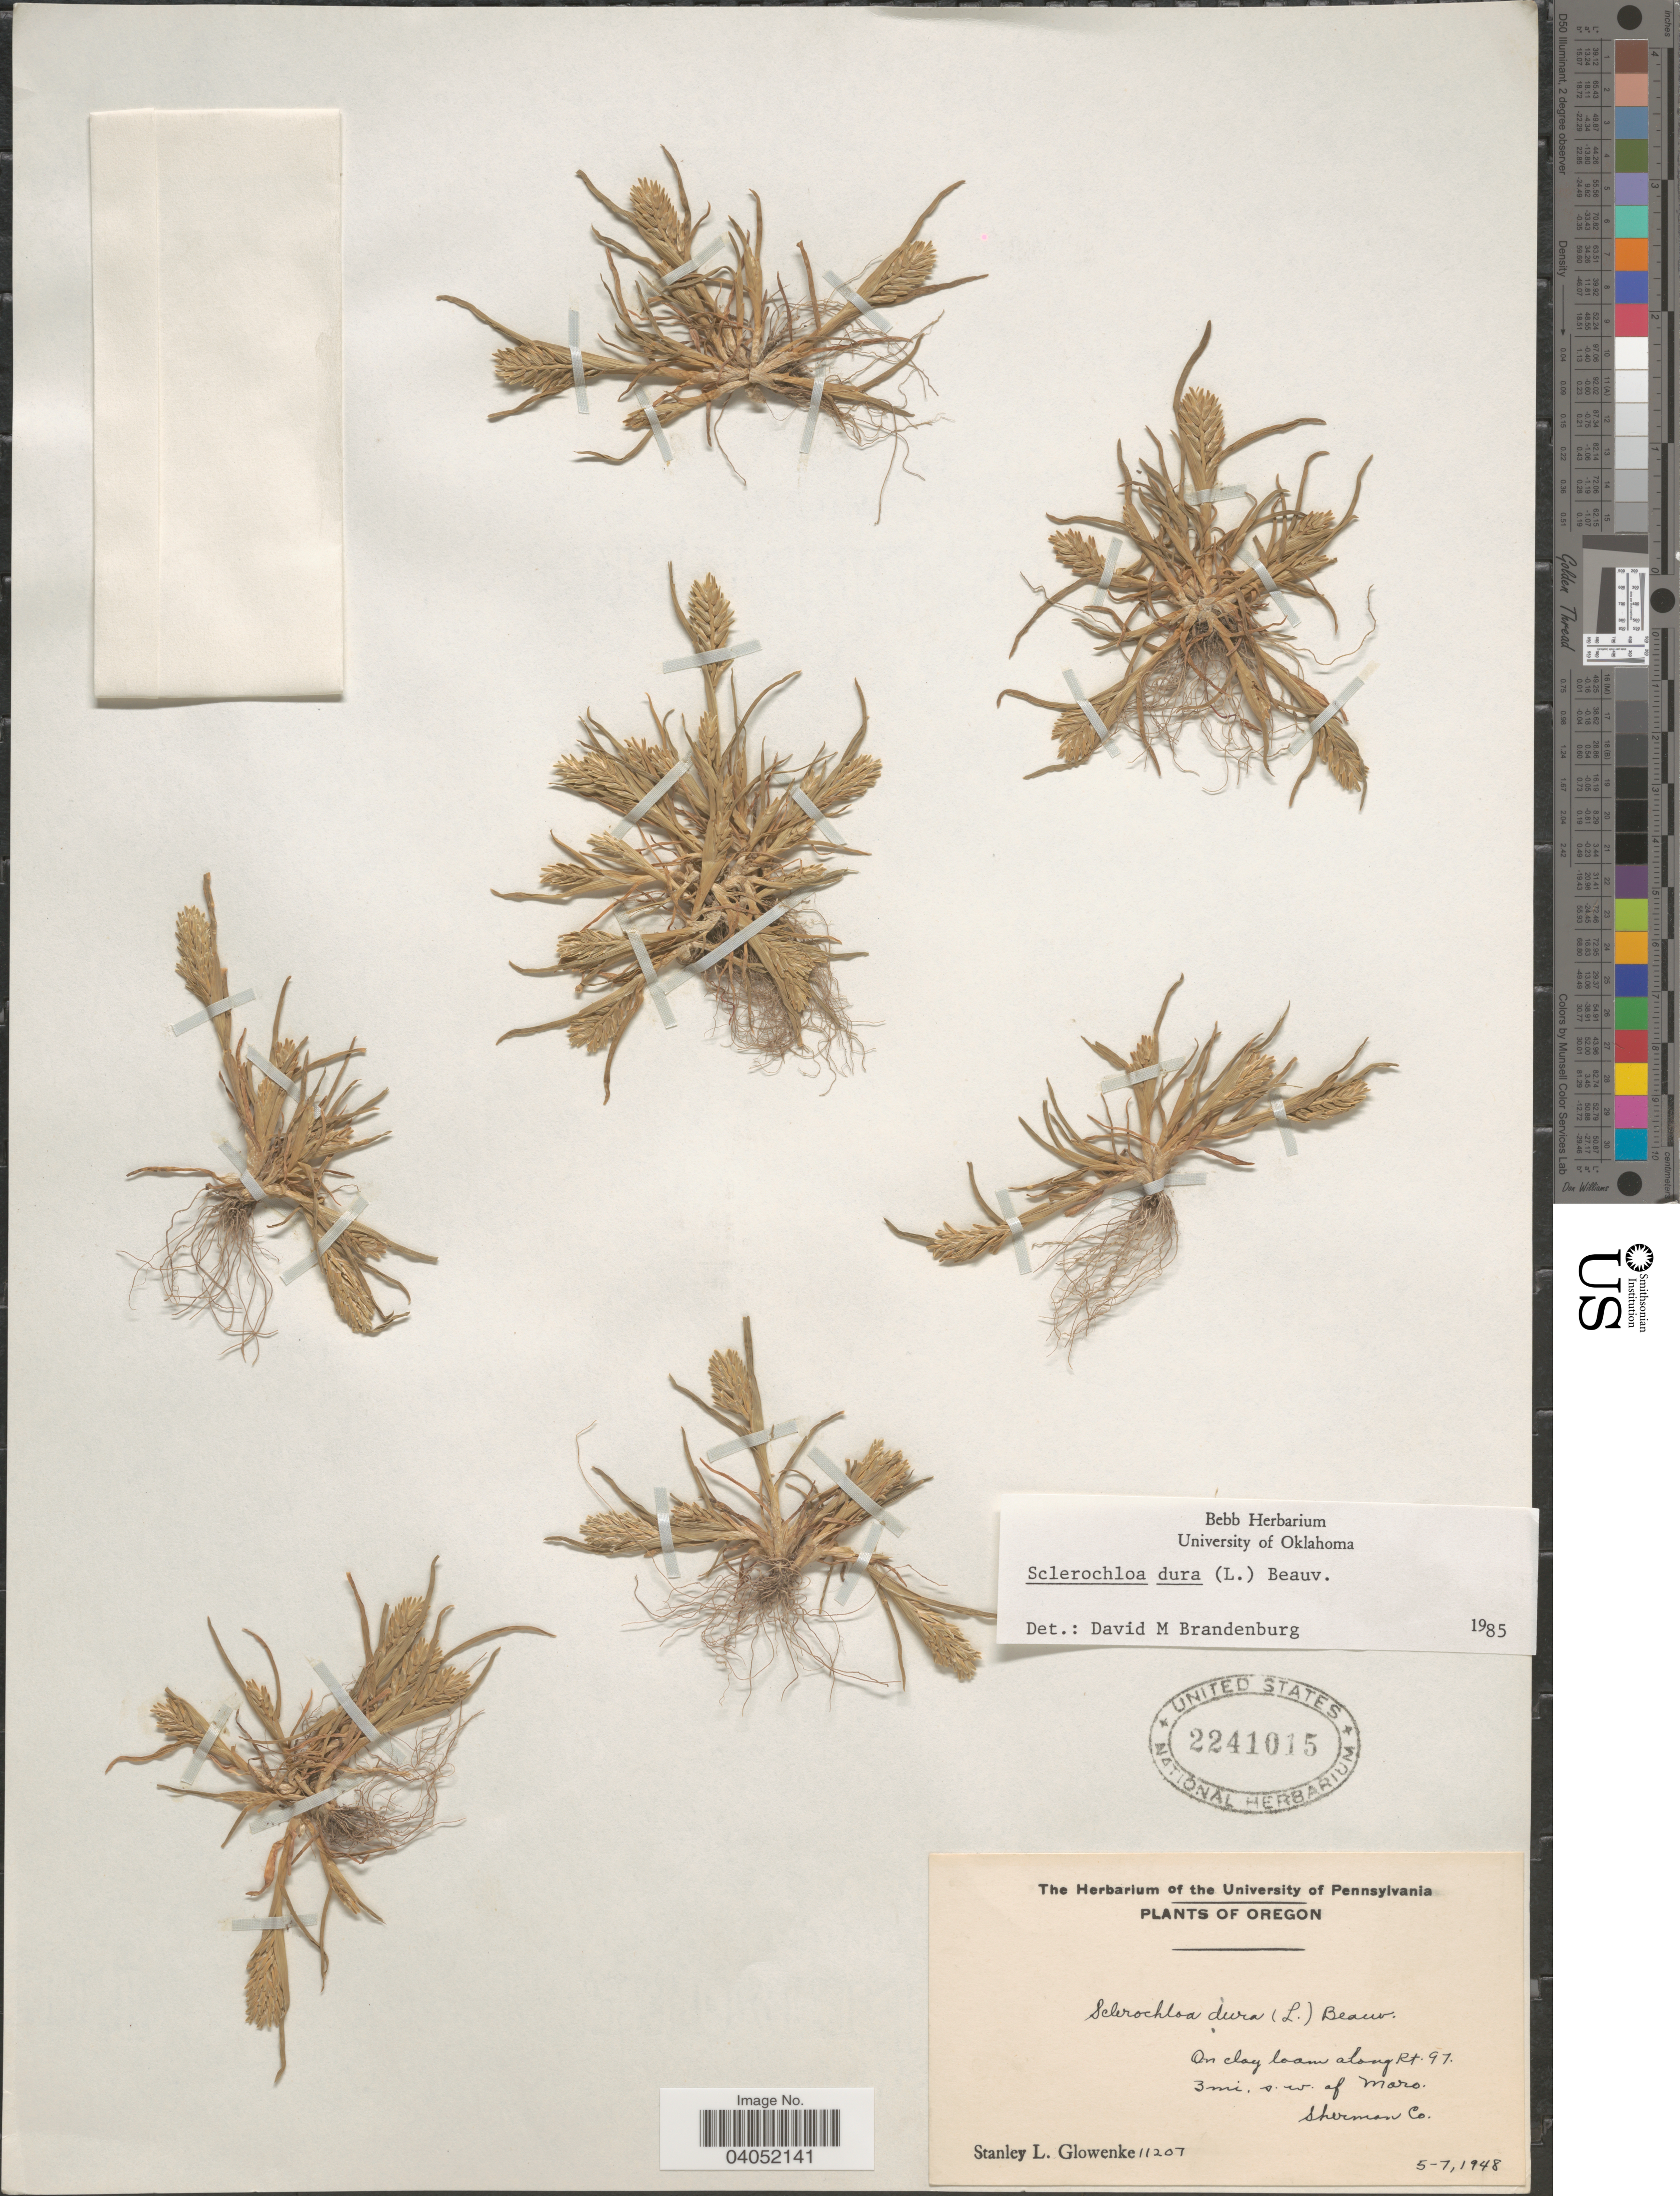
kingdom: Plantae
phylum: Tracheophyta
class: Liliopsida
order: Poales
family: Poaceae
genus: Sclerochloa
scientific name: Sclerochloa dura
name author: (L.) P. Beauv.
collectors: S. Glowenke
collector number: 11207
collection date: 1948-07-05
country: United States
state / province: Oregon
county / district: Sherman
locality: Along Rt. 97. 3 mi. s.w. of Moro. Sherman Co.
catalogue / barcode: US 2241015